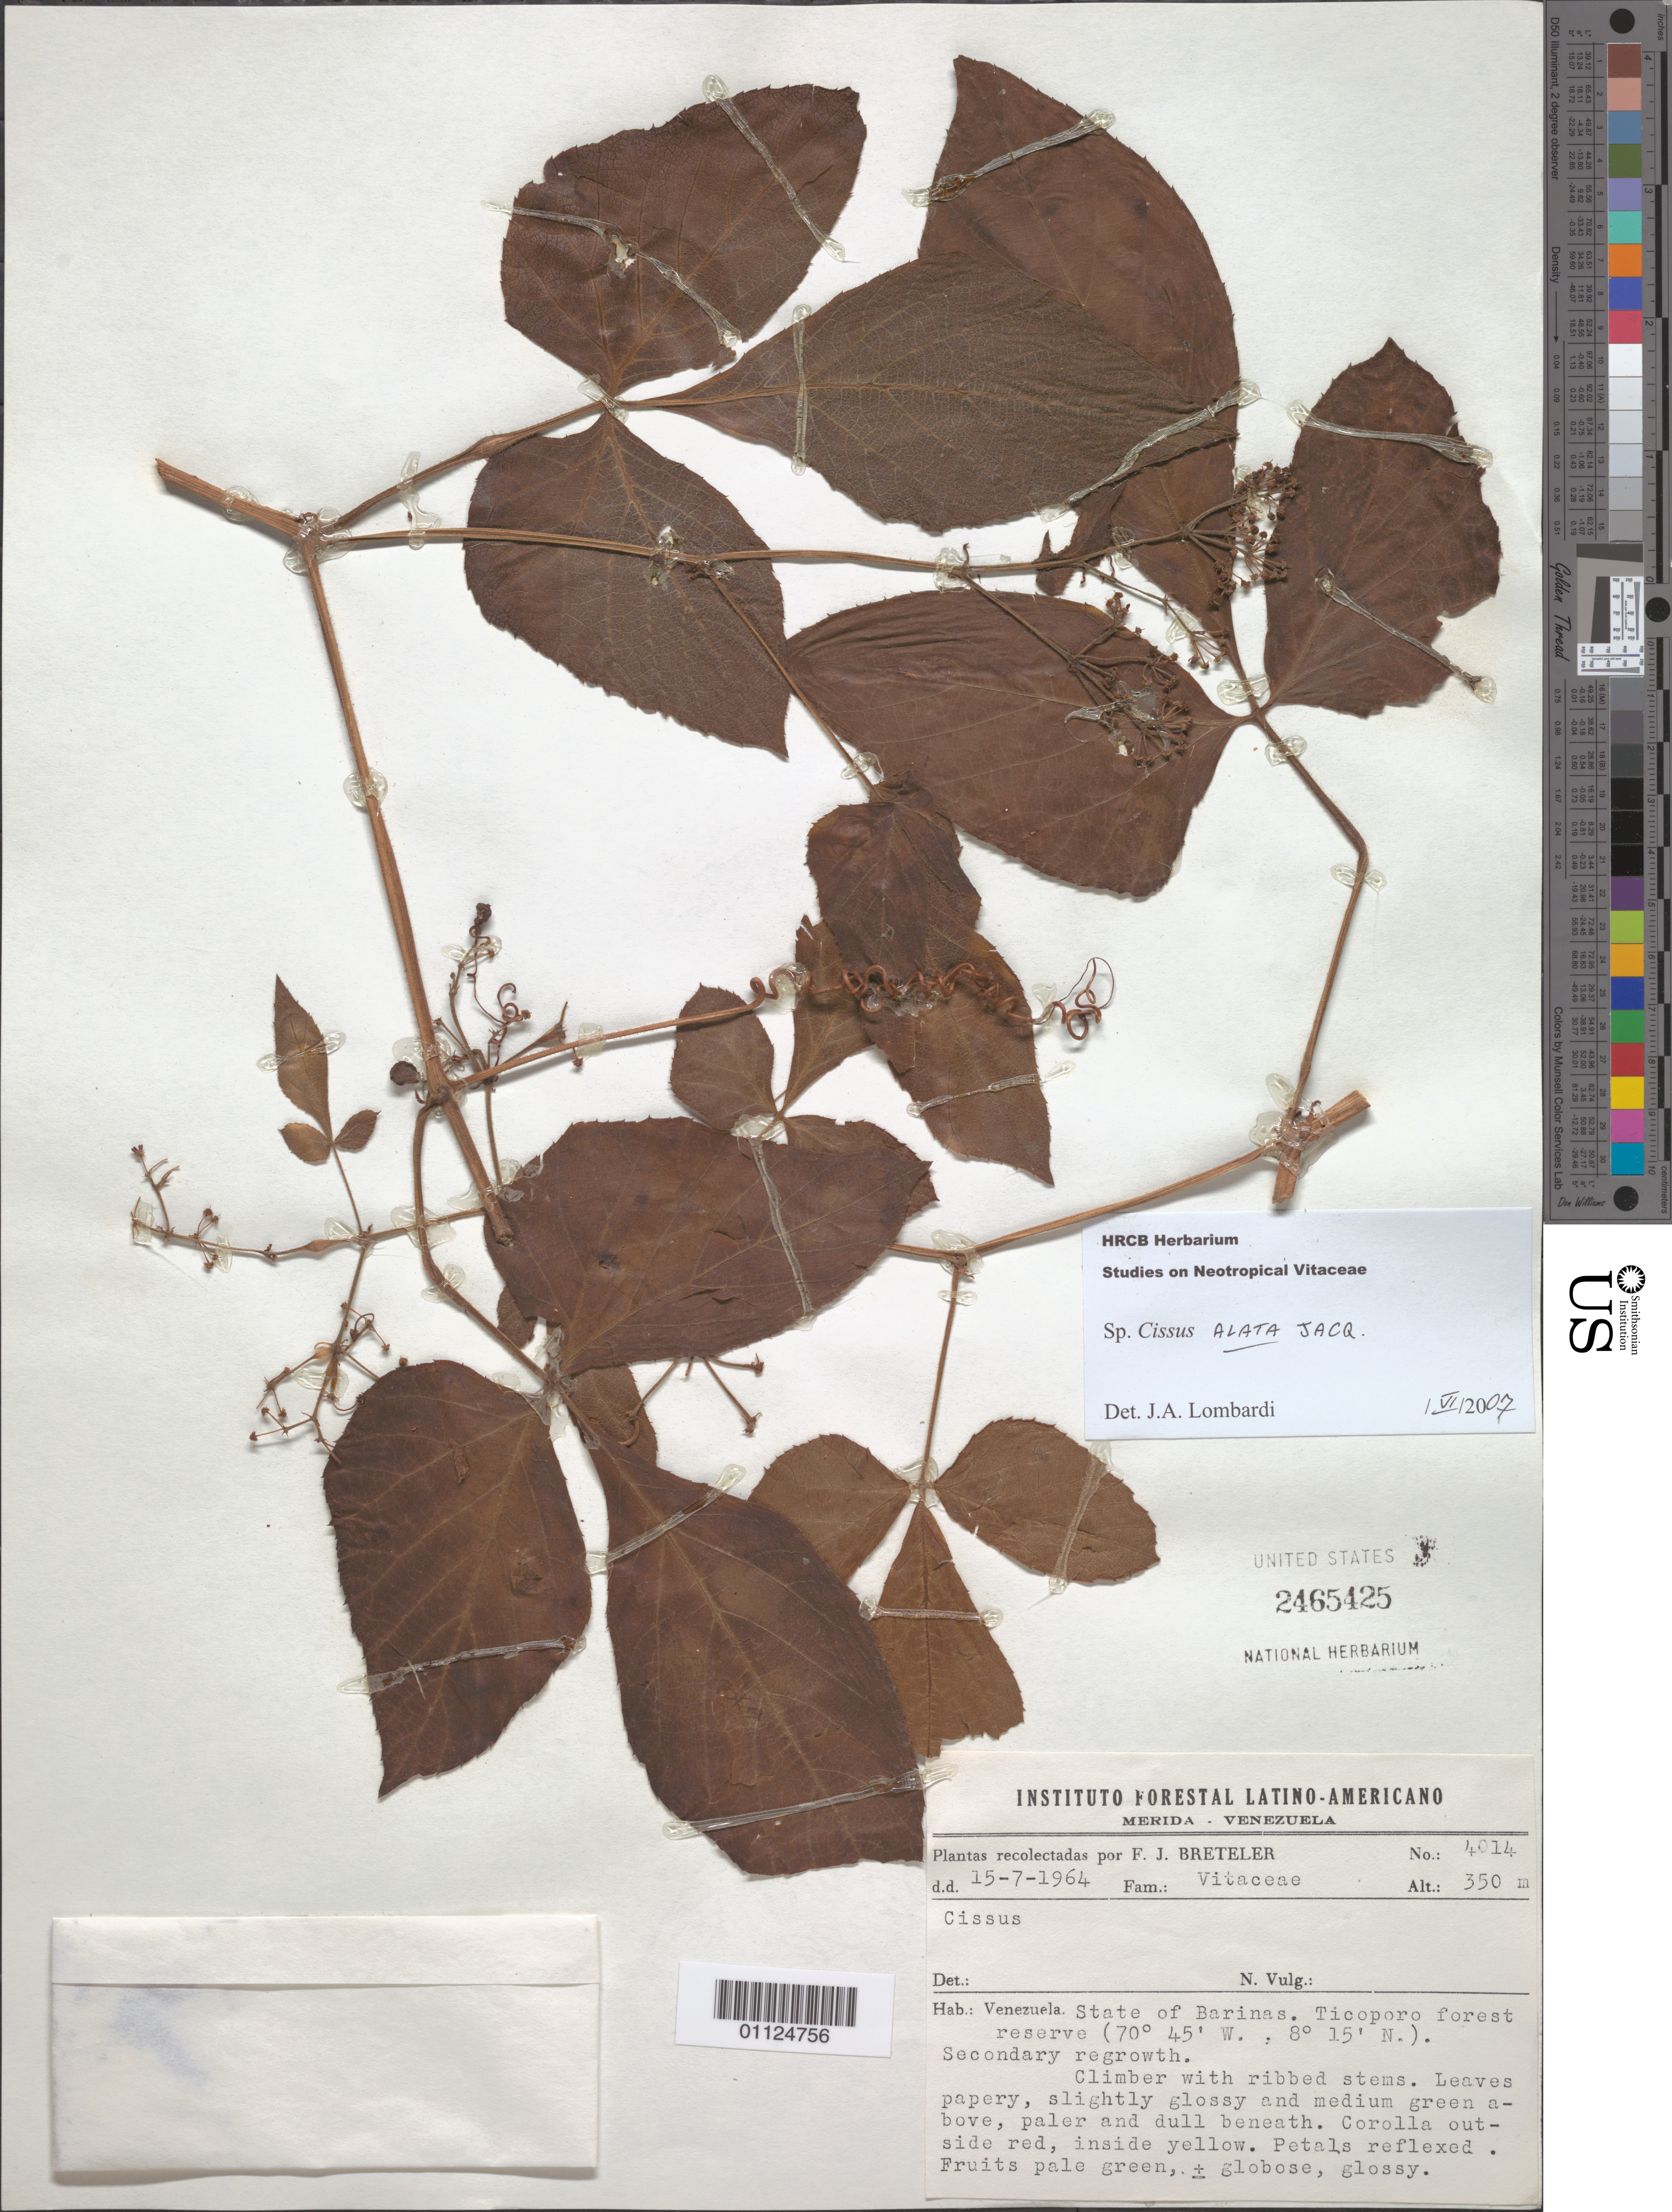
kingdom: Plantae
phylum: Tracheophyta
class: Magnoliopsida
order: Vitales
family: Vitaceae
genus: Cissus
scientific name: Cissus alata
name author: Jacq.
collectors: F. J. Breteler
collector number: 4014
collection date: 1964-07-15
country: Venezuela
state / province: Barinas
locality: Ticoporo Forest Reserve.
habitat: Climber with ribbed stems.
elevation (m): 350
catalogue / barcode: US 2465425